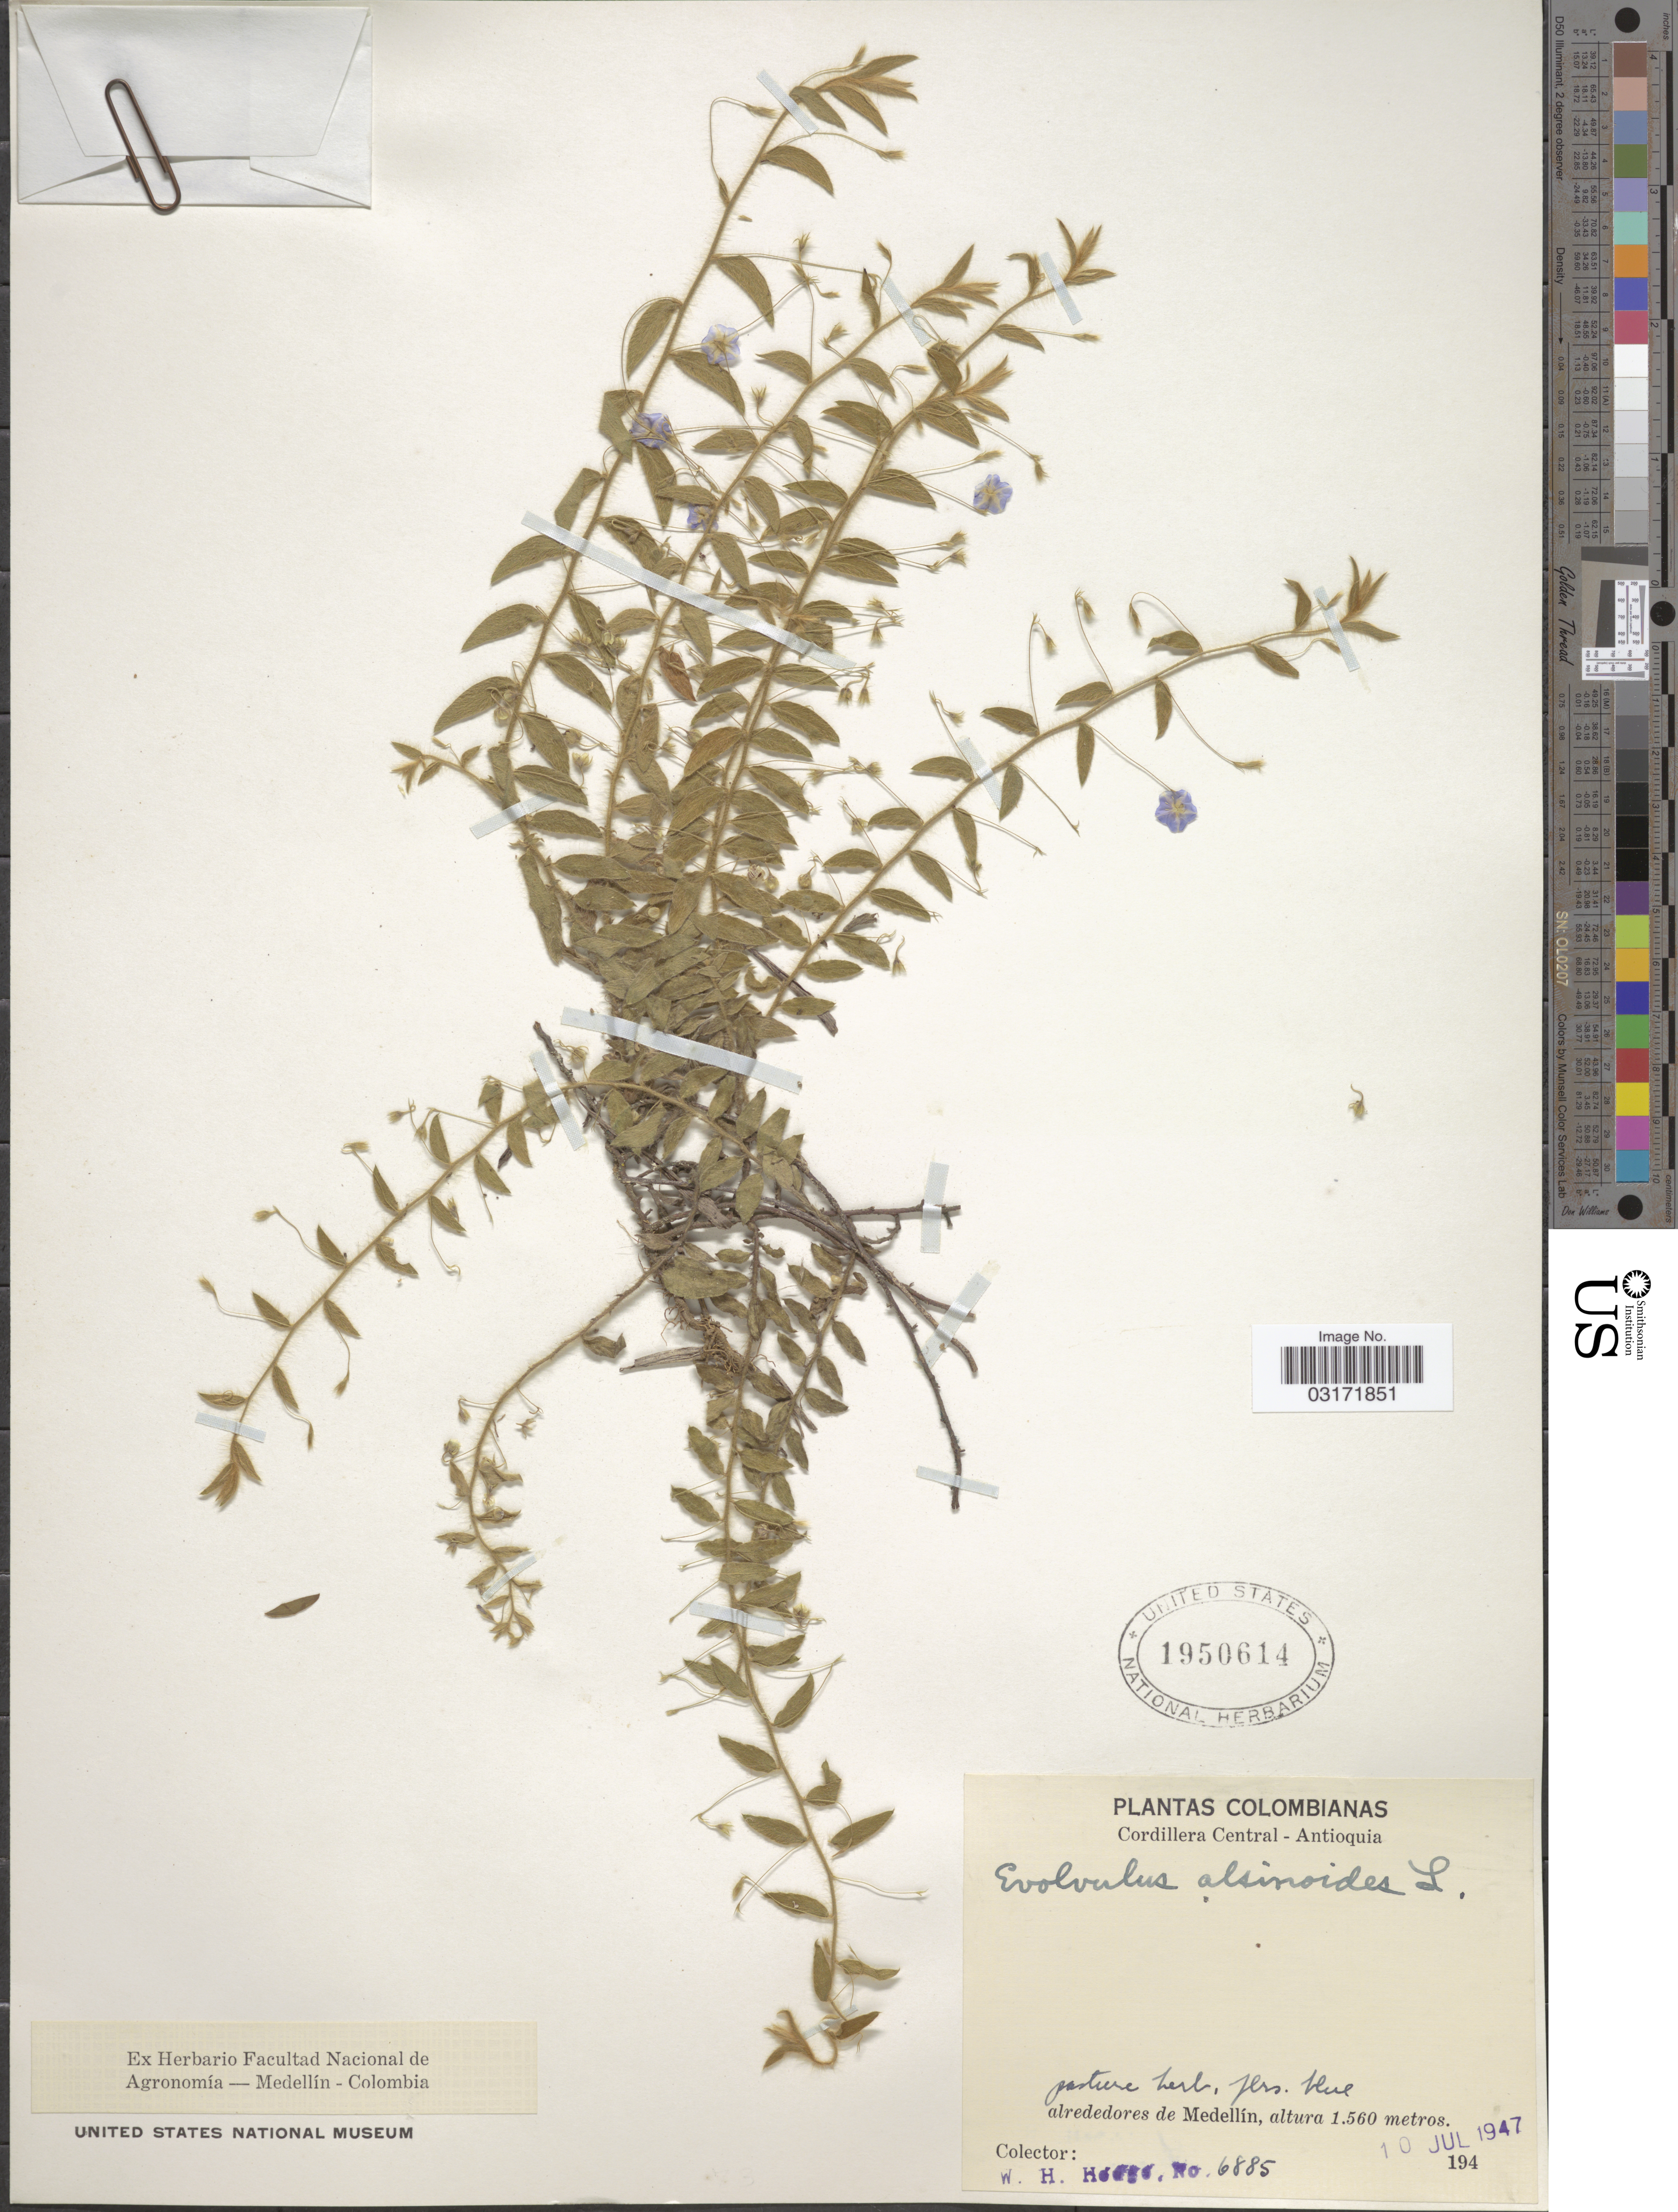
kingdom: Plantae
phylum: Tracheophyta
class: Magnoliopsida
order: Solanales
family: Convolvulaceae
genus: Evolvulus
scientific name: Evolvulus alsinoides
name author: (L.) L.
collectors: W. Hodge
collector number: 6885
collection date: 1947-07-10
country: Colombia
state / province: Antioquia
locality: Cordillera Central, alrededores de Medellín.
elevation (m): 1560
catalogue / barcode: US 1950614